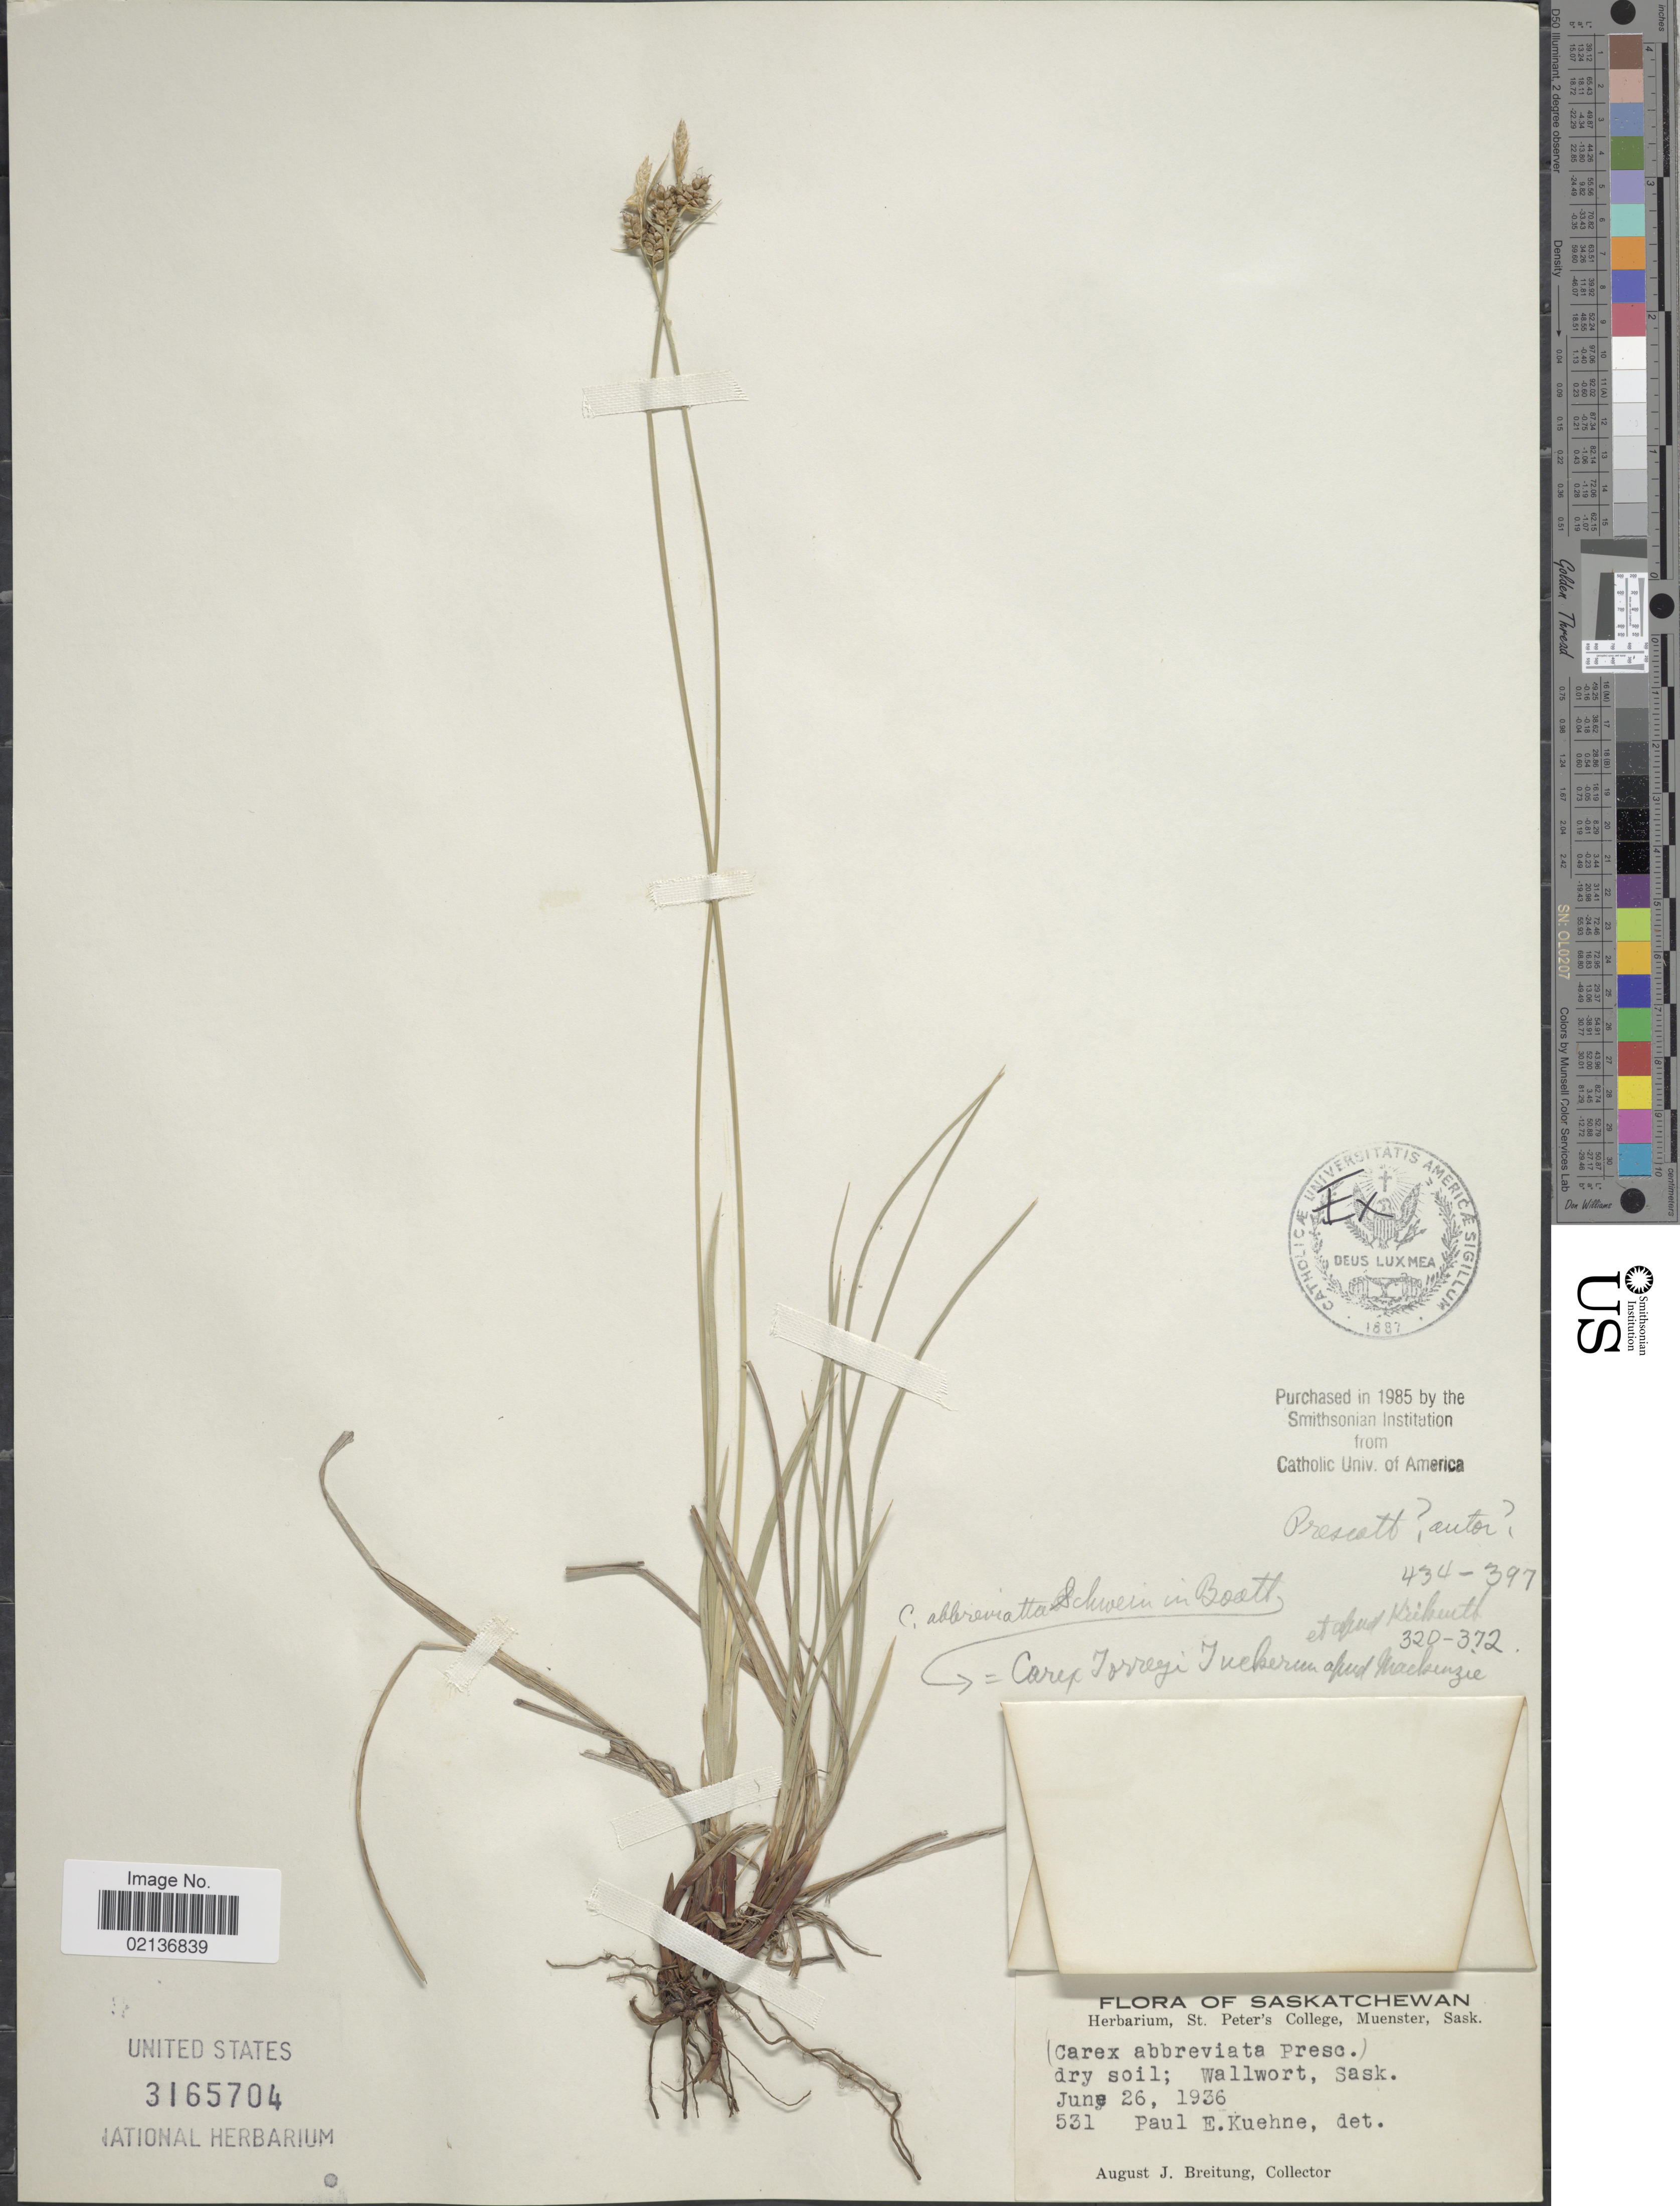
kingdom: Plantae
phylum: Tracheophyta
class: Liliopsida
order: Poales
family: Cyperaceae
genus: Carex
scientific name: Carex torreyi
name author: Tuck.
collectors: A. Breitung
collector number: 531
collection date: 1936-06-26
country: Canada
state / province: Saskatchewan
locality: Wallwort, Sask.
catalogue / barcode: US 3165704